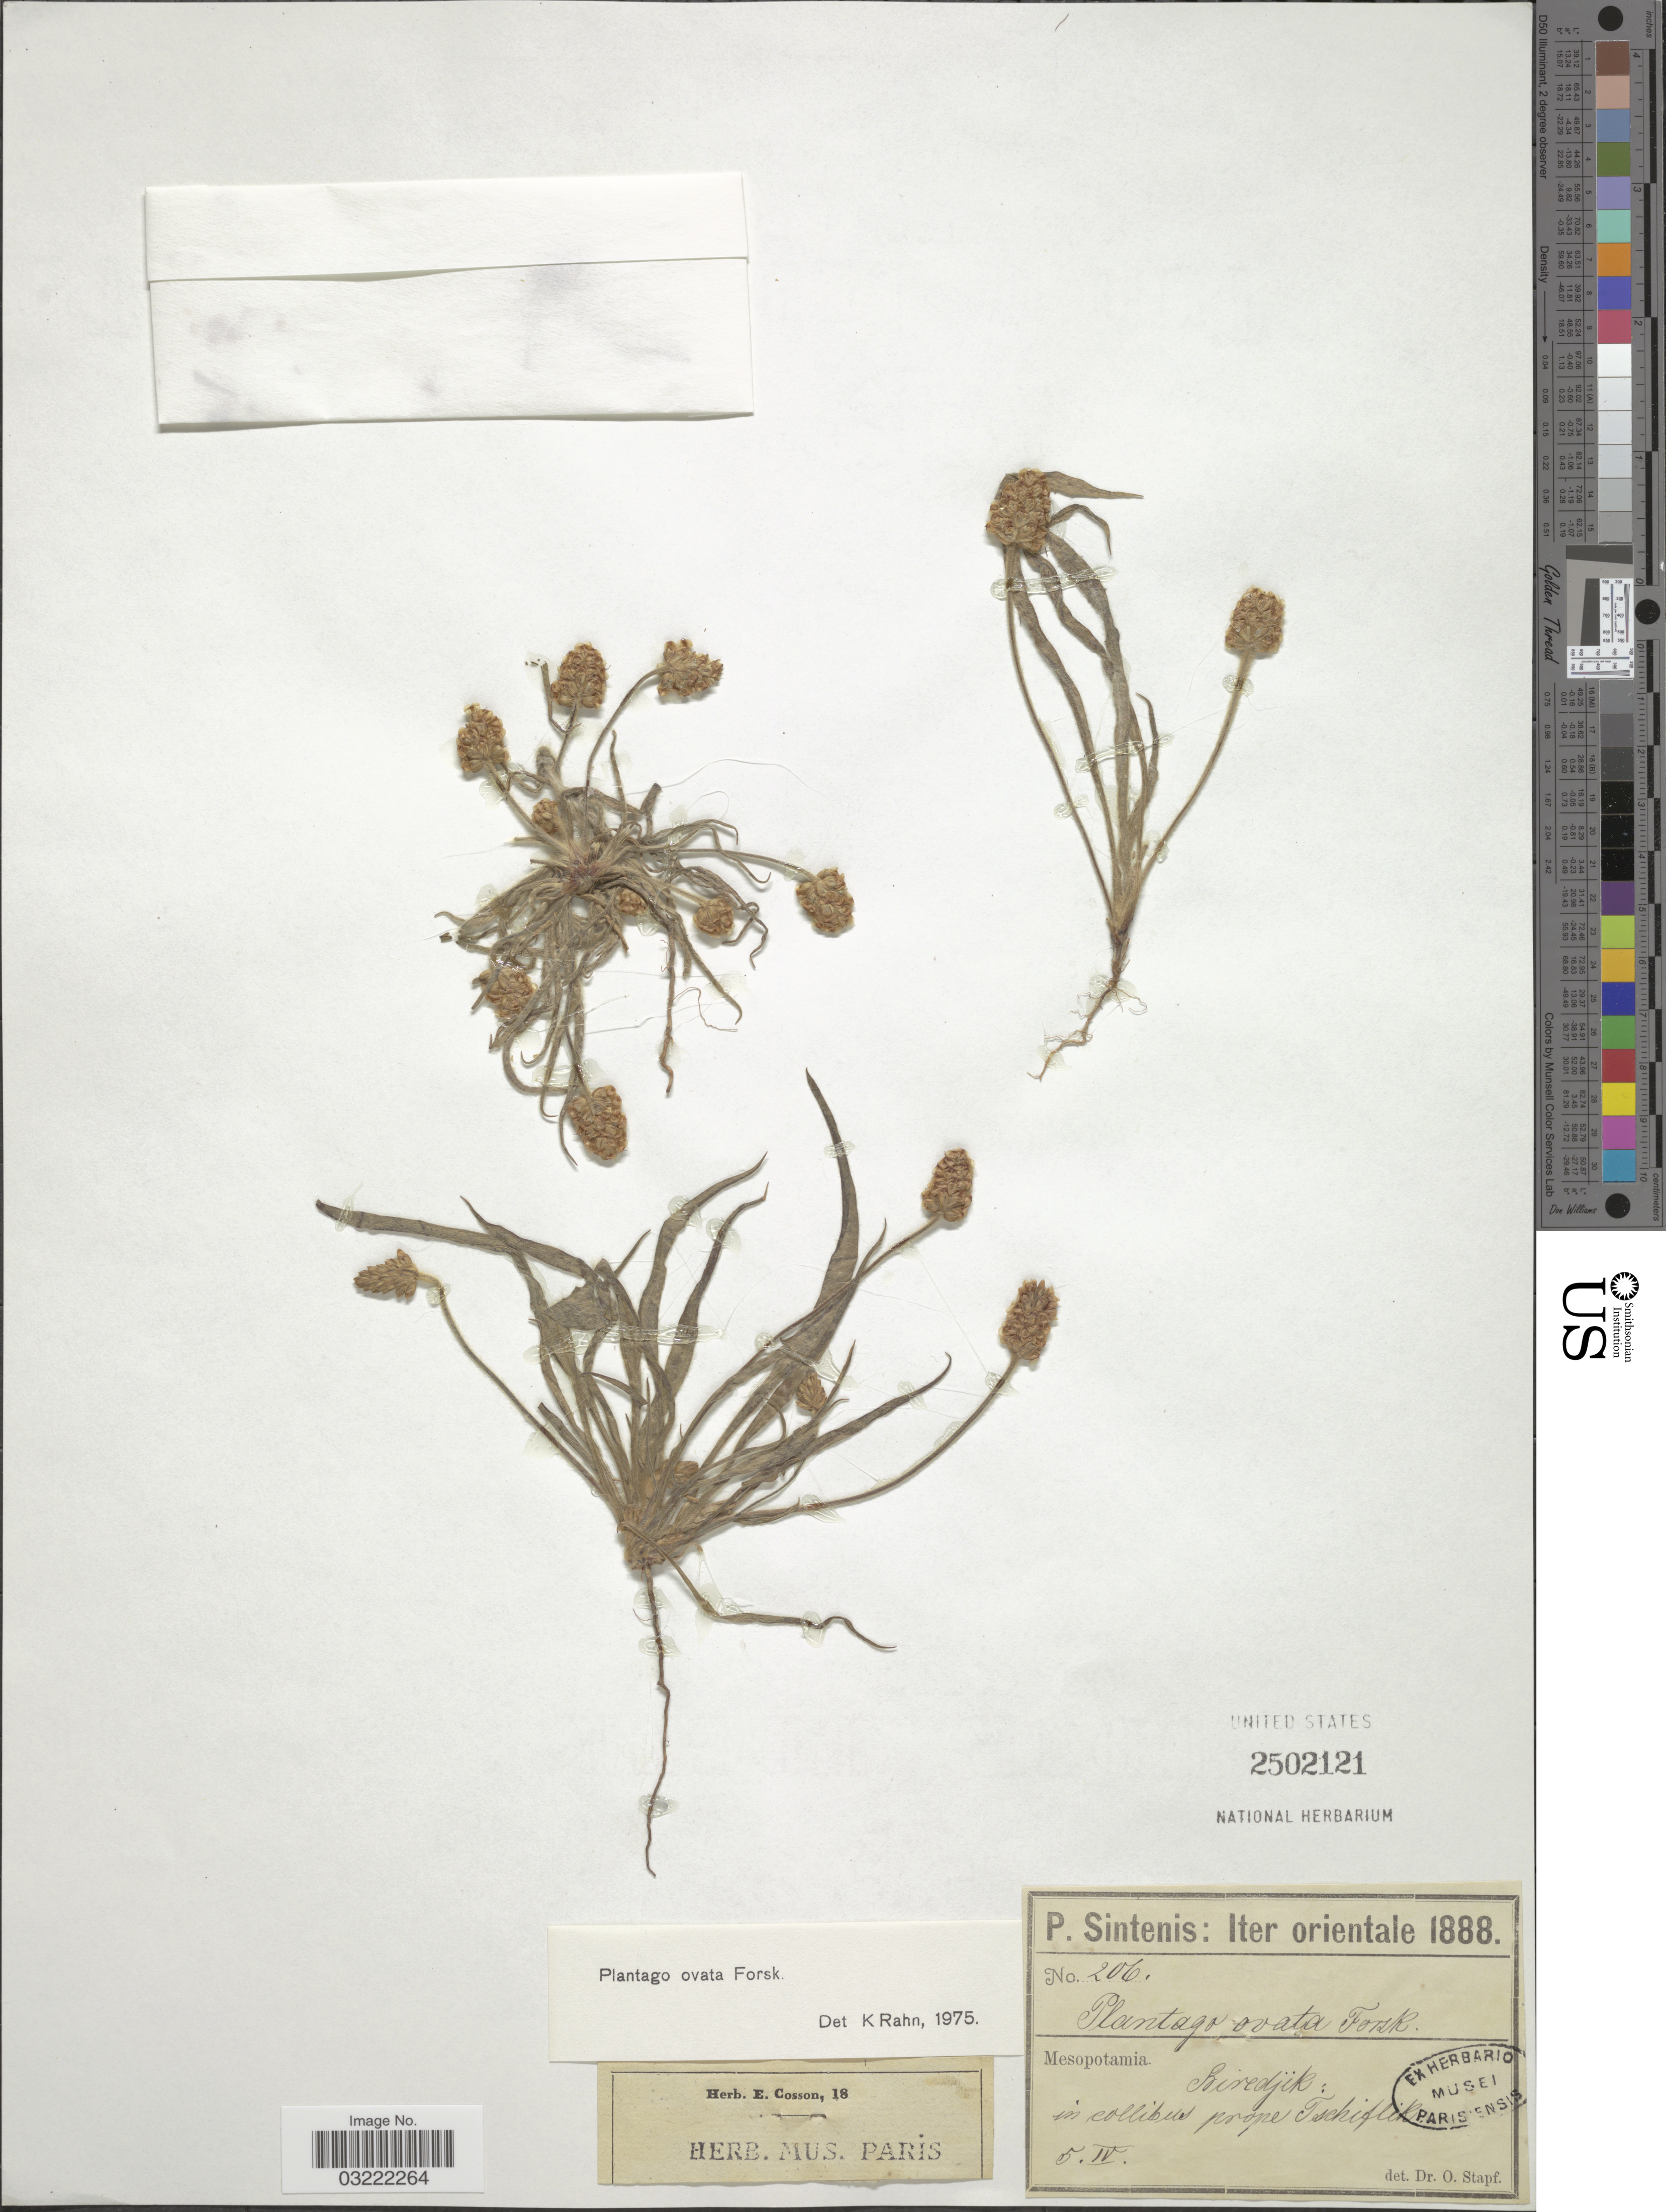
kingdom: Plantae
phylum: Tracheophyta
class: Magnoliopsida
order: Lamiales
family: Plantaginaceae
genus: Plantago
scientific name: Plantago ovata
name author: Forssk.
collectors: P. Sintenis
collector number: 206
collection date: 1888-04-05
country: Turkey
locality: Iter orientale. Mesopotamia. Biredjik: in collibus prope Tschiflik.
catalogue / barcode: US 2502121